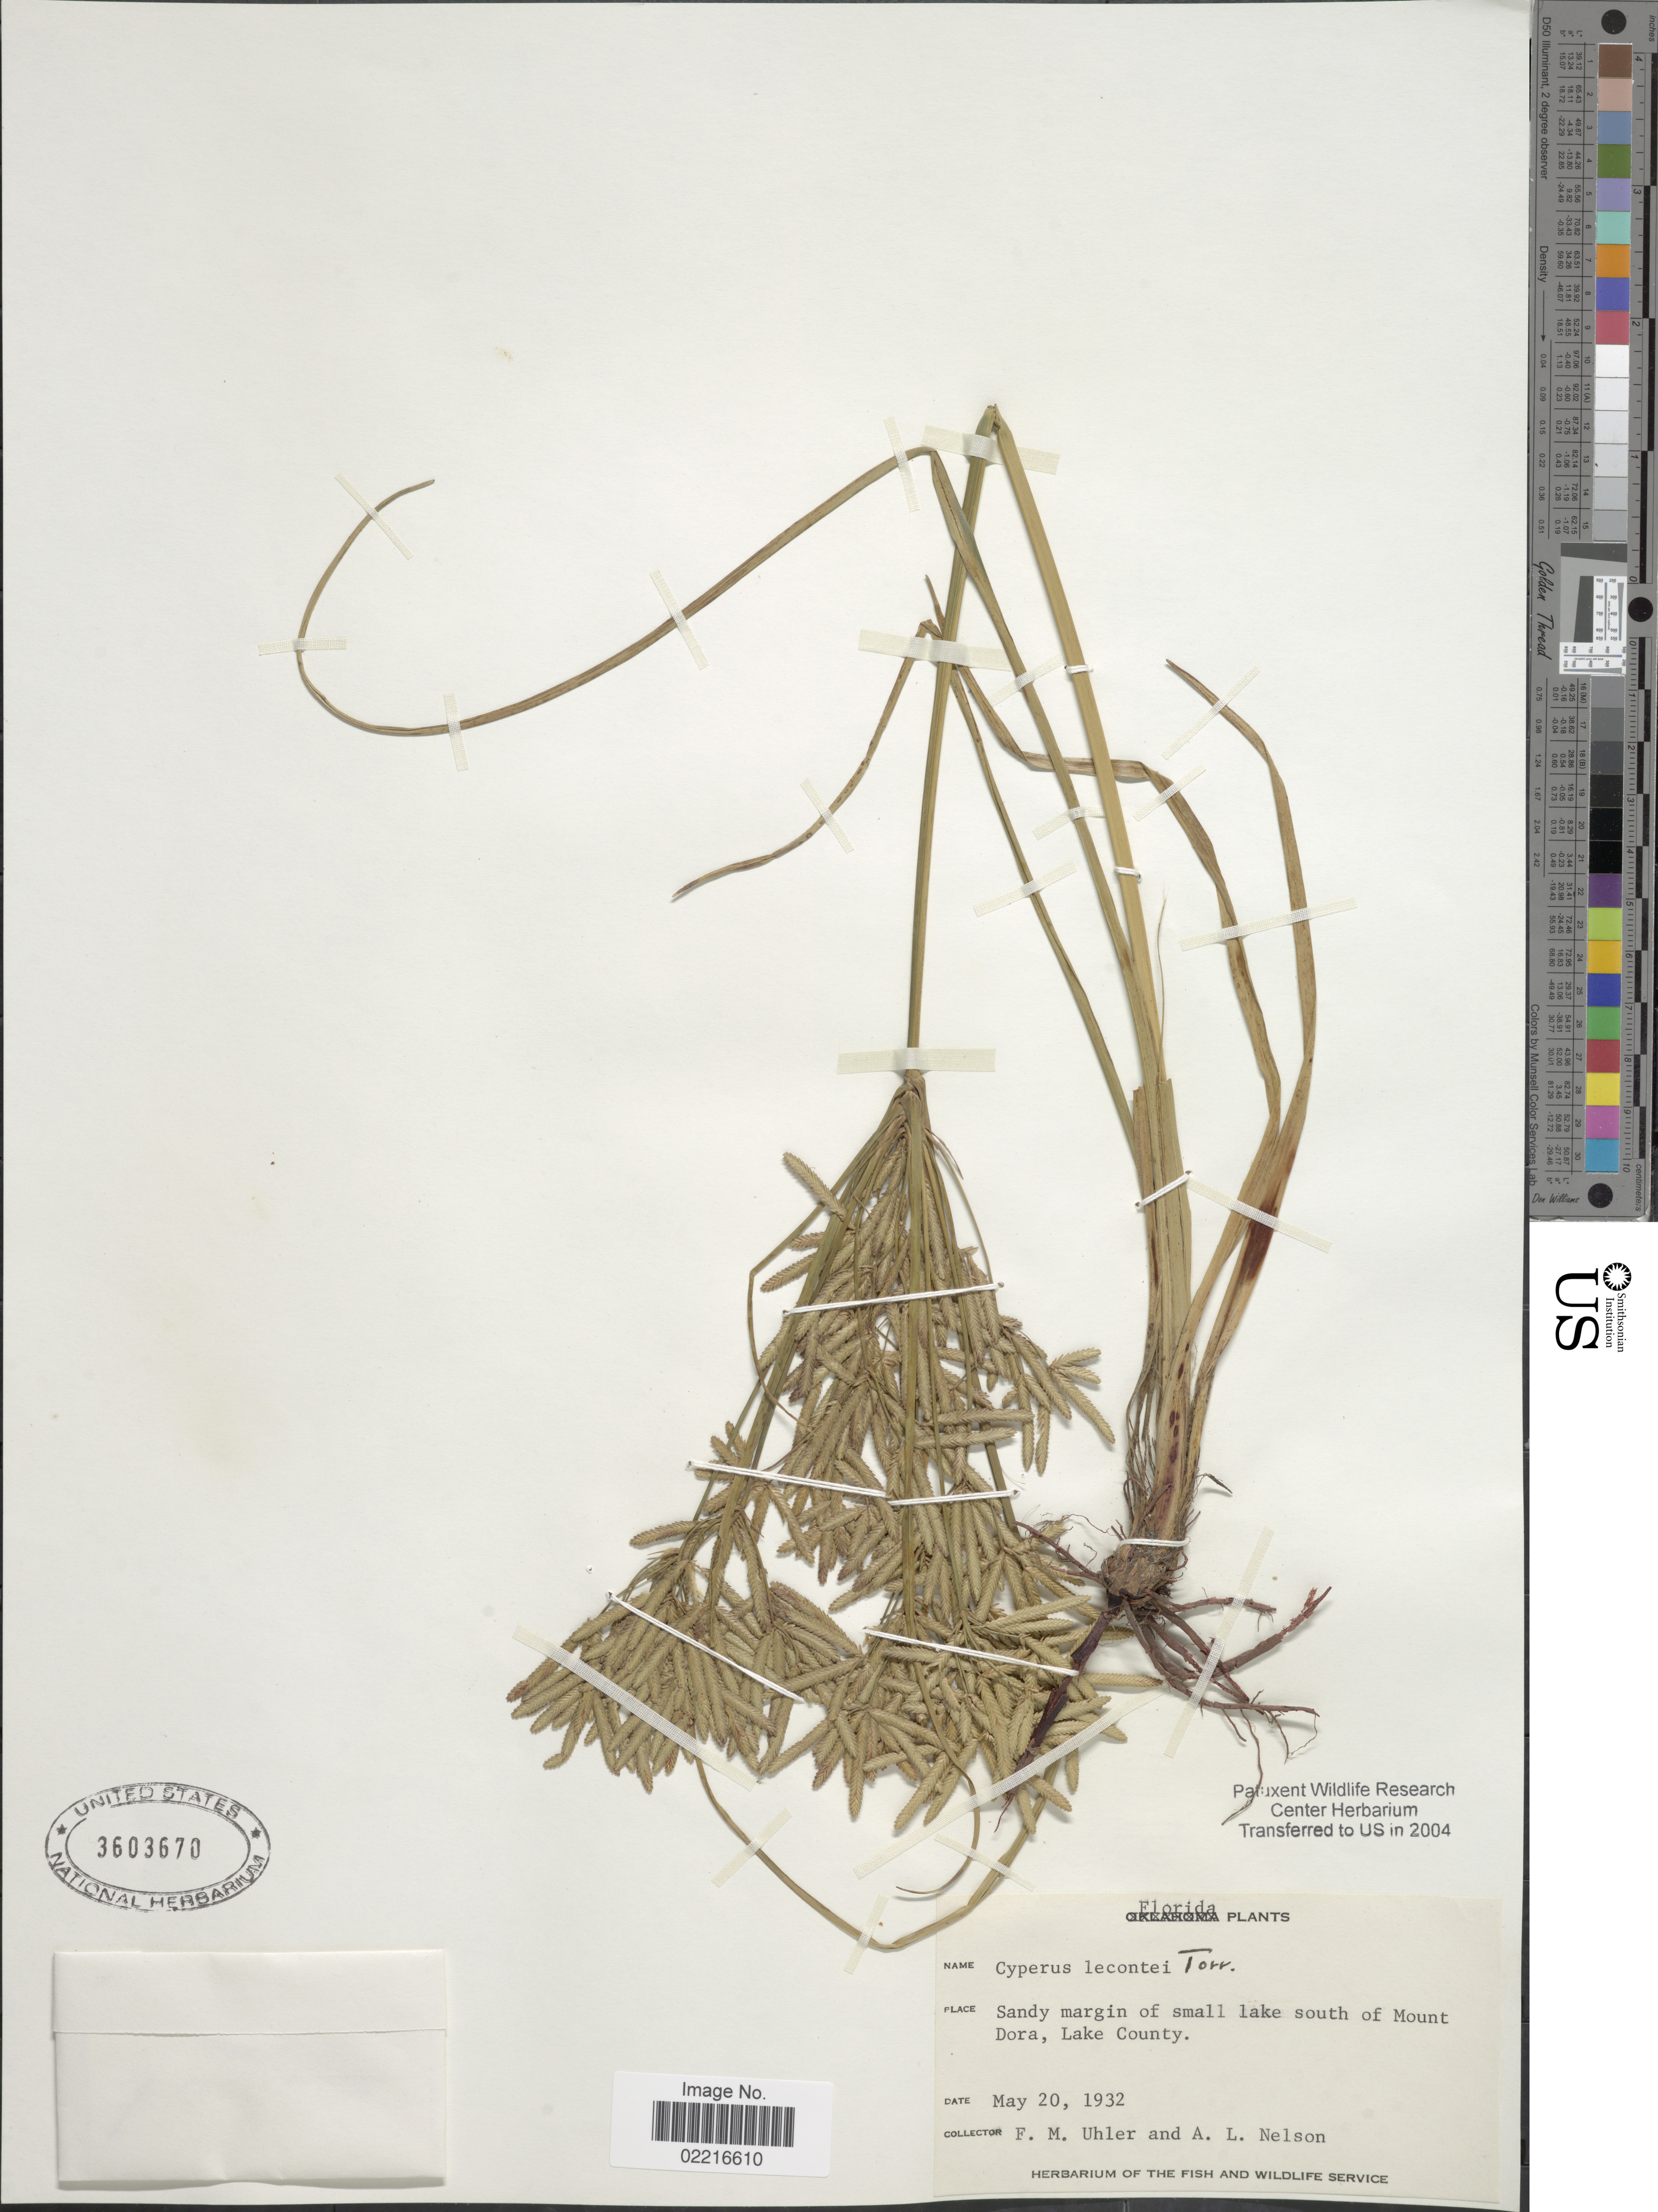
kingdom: Plantae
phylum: Tracheophyta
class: Liliopsida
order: Poales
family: Cyperaceae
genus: Cyperus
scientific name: Cyperus lecontei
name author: Torr. ex Steud.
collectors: F. M. Uhler & A. L. Nelson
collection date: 1932-05-20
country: United States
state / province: Florida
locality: A small lake south of Mount Dora, Lake County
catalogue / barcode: US 3603670